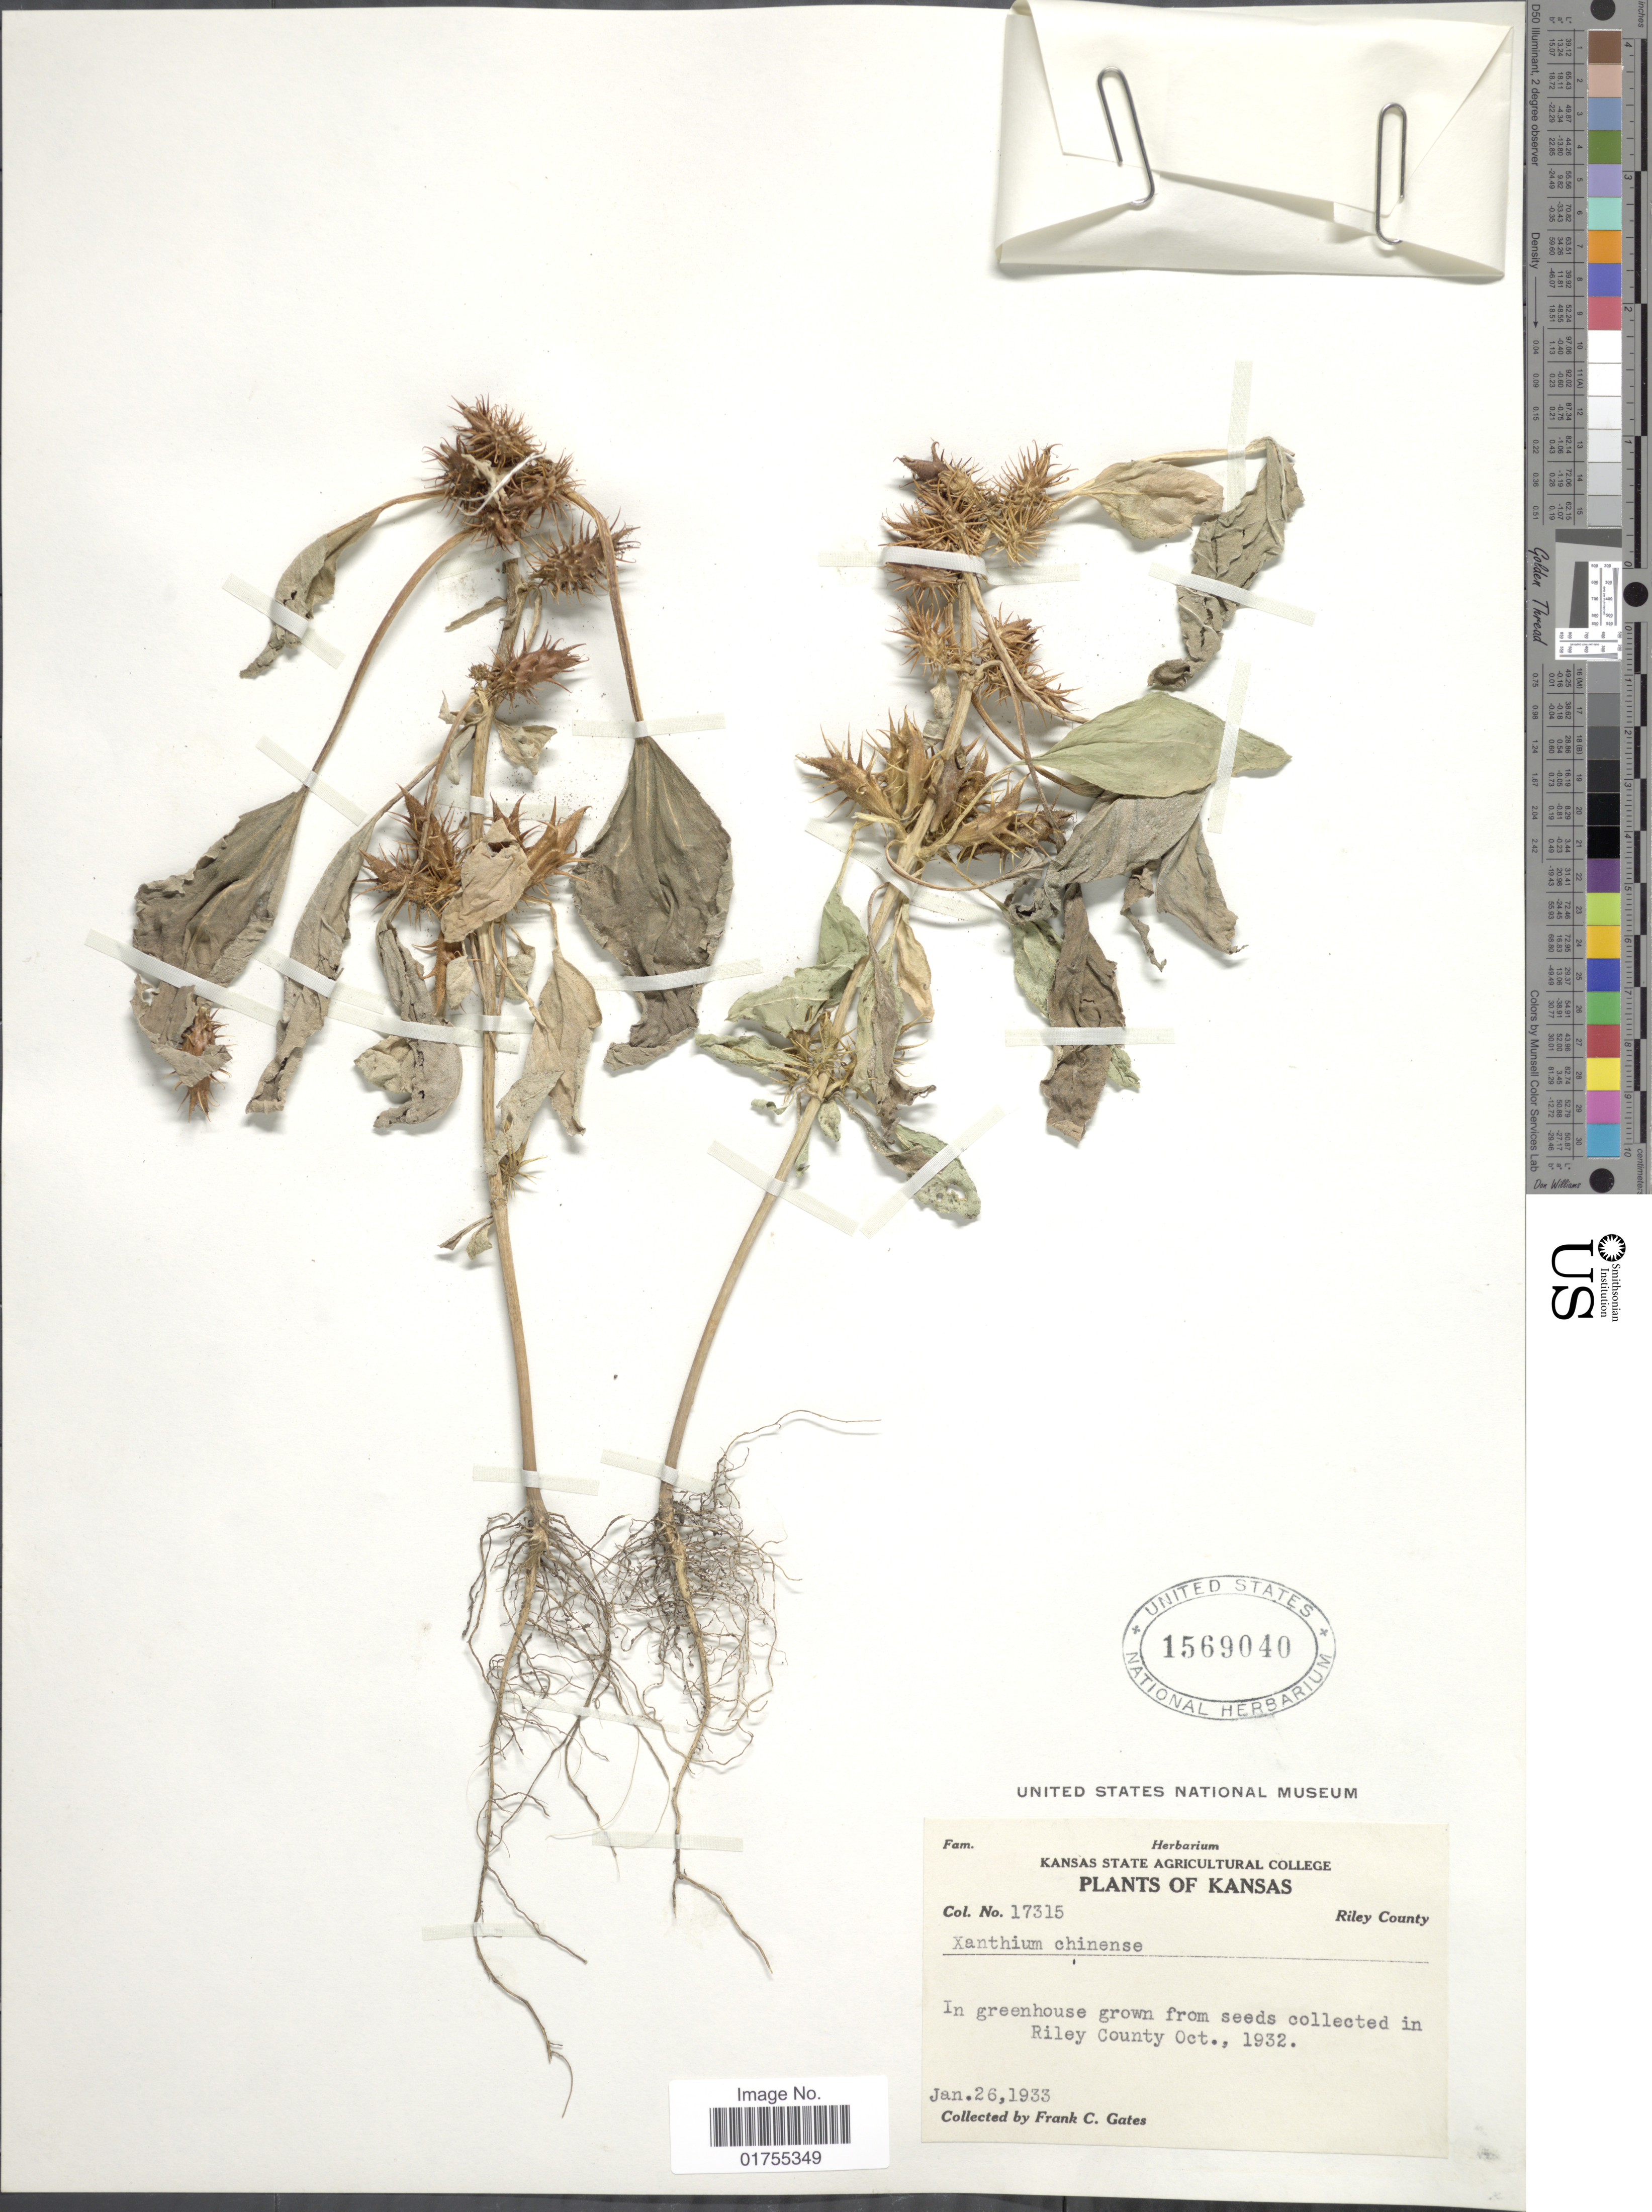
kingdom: Plantae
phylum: Tracheophyta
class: Magnoliopsida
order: Asterales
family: Asteraceae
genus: Xanthium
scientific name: Xanthium strumarium var. glabratum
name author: Mill.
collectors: F. C. Gates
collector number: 17315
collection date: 1933-01-26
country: United States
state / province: Kansas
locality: In greenhouse grown from seeds collected in Riley County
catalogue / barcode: US 1569040